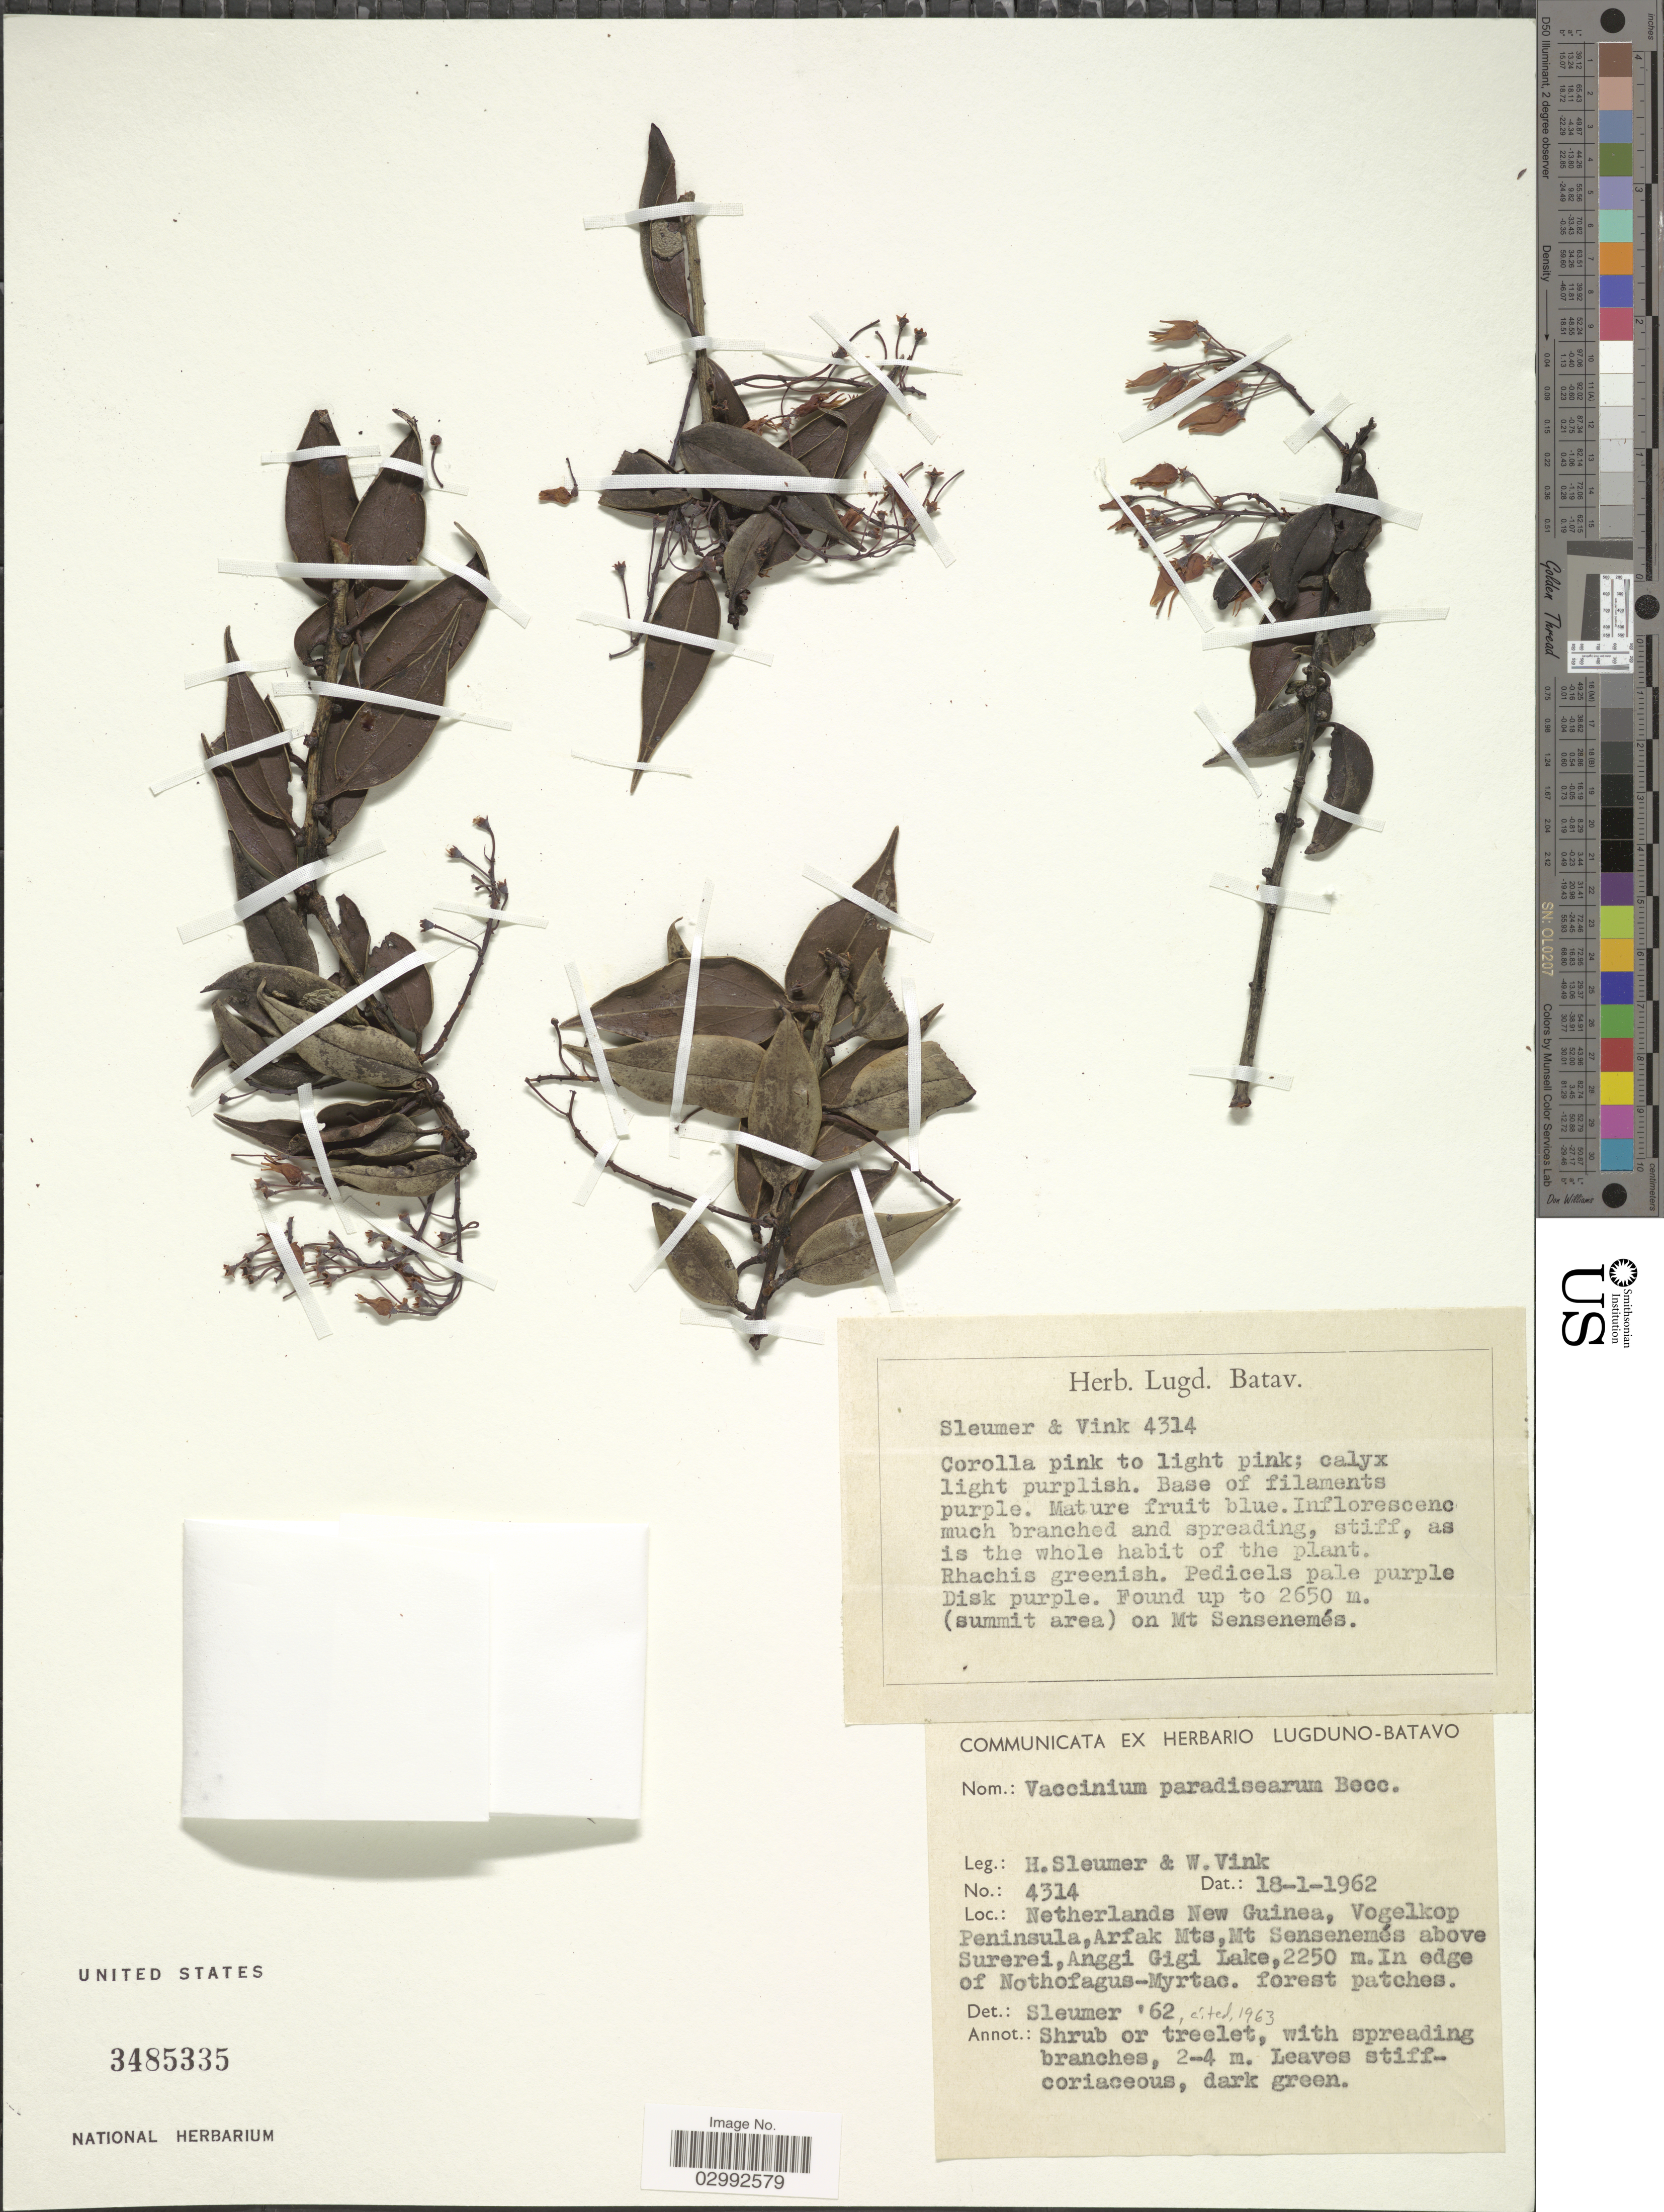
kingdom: Plantae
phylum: Tracheophyta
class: Magnoliopsida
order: Ericales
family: Ericaceae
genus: Vaccinium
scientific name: Vaccinium paradisearum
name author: Becc.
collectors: H. O. Sleumer & W. Vink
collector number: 4314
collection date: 1962-01-18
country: Indonesia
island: New Guinea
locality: Netherlands New Guinea, Vogelkop Peninsula, Arfak Mts., Mt Sensenemes above Surerei, Anggi Gigi Lake.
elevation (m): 2250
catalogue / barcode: US 3485335